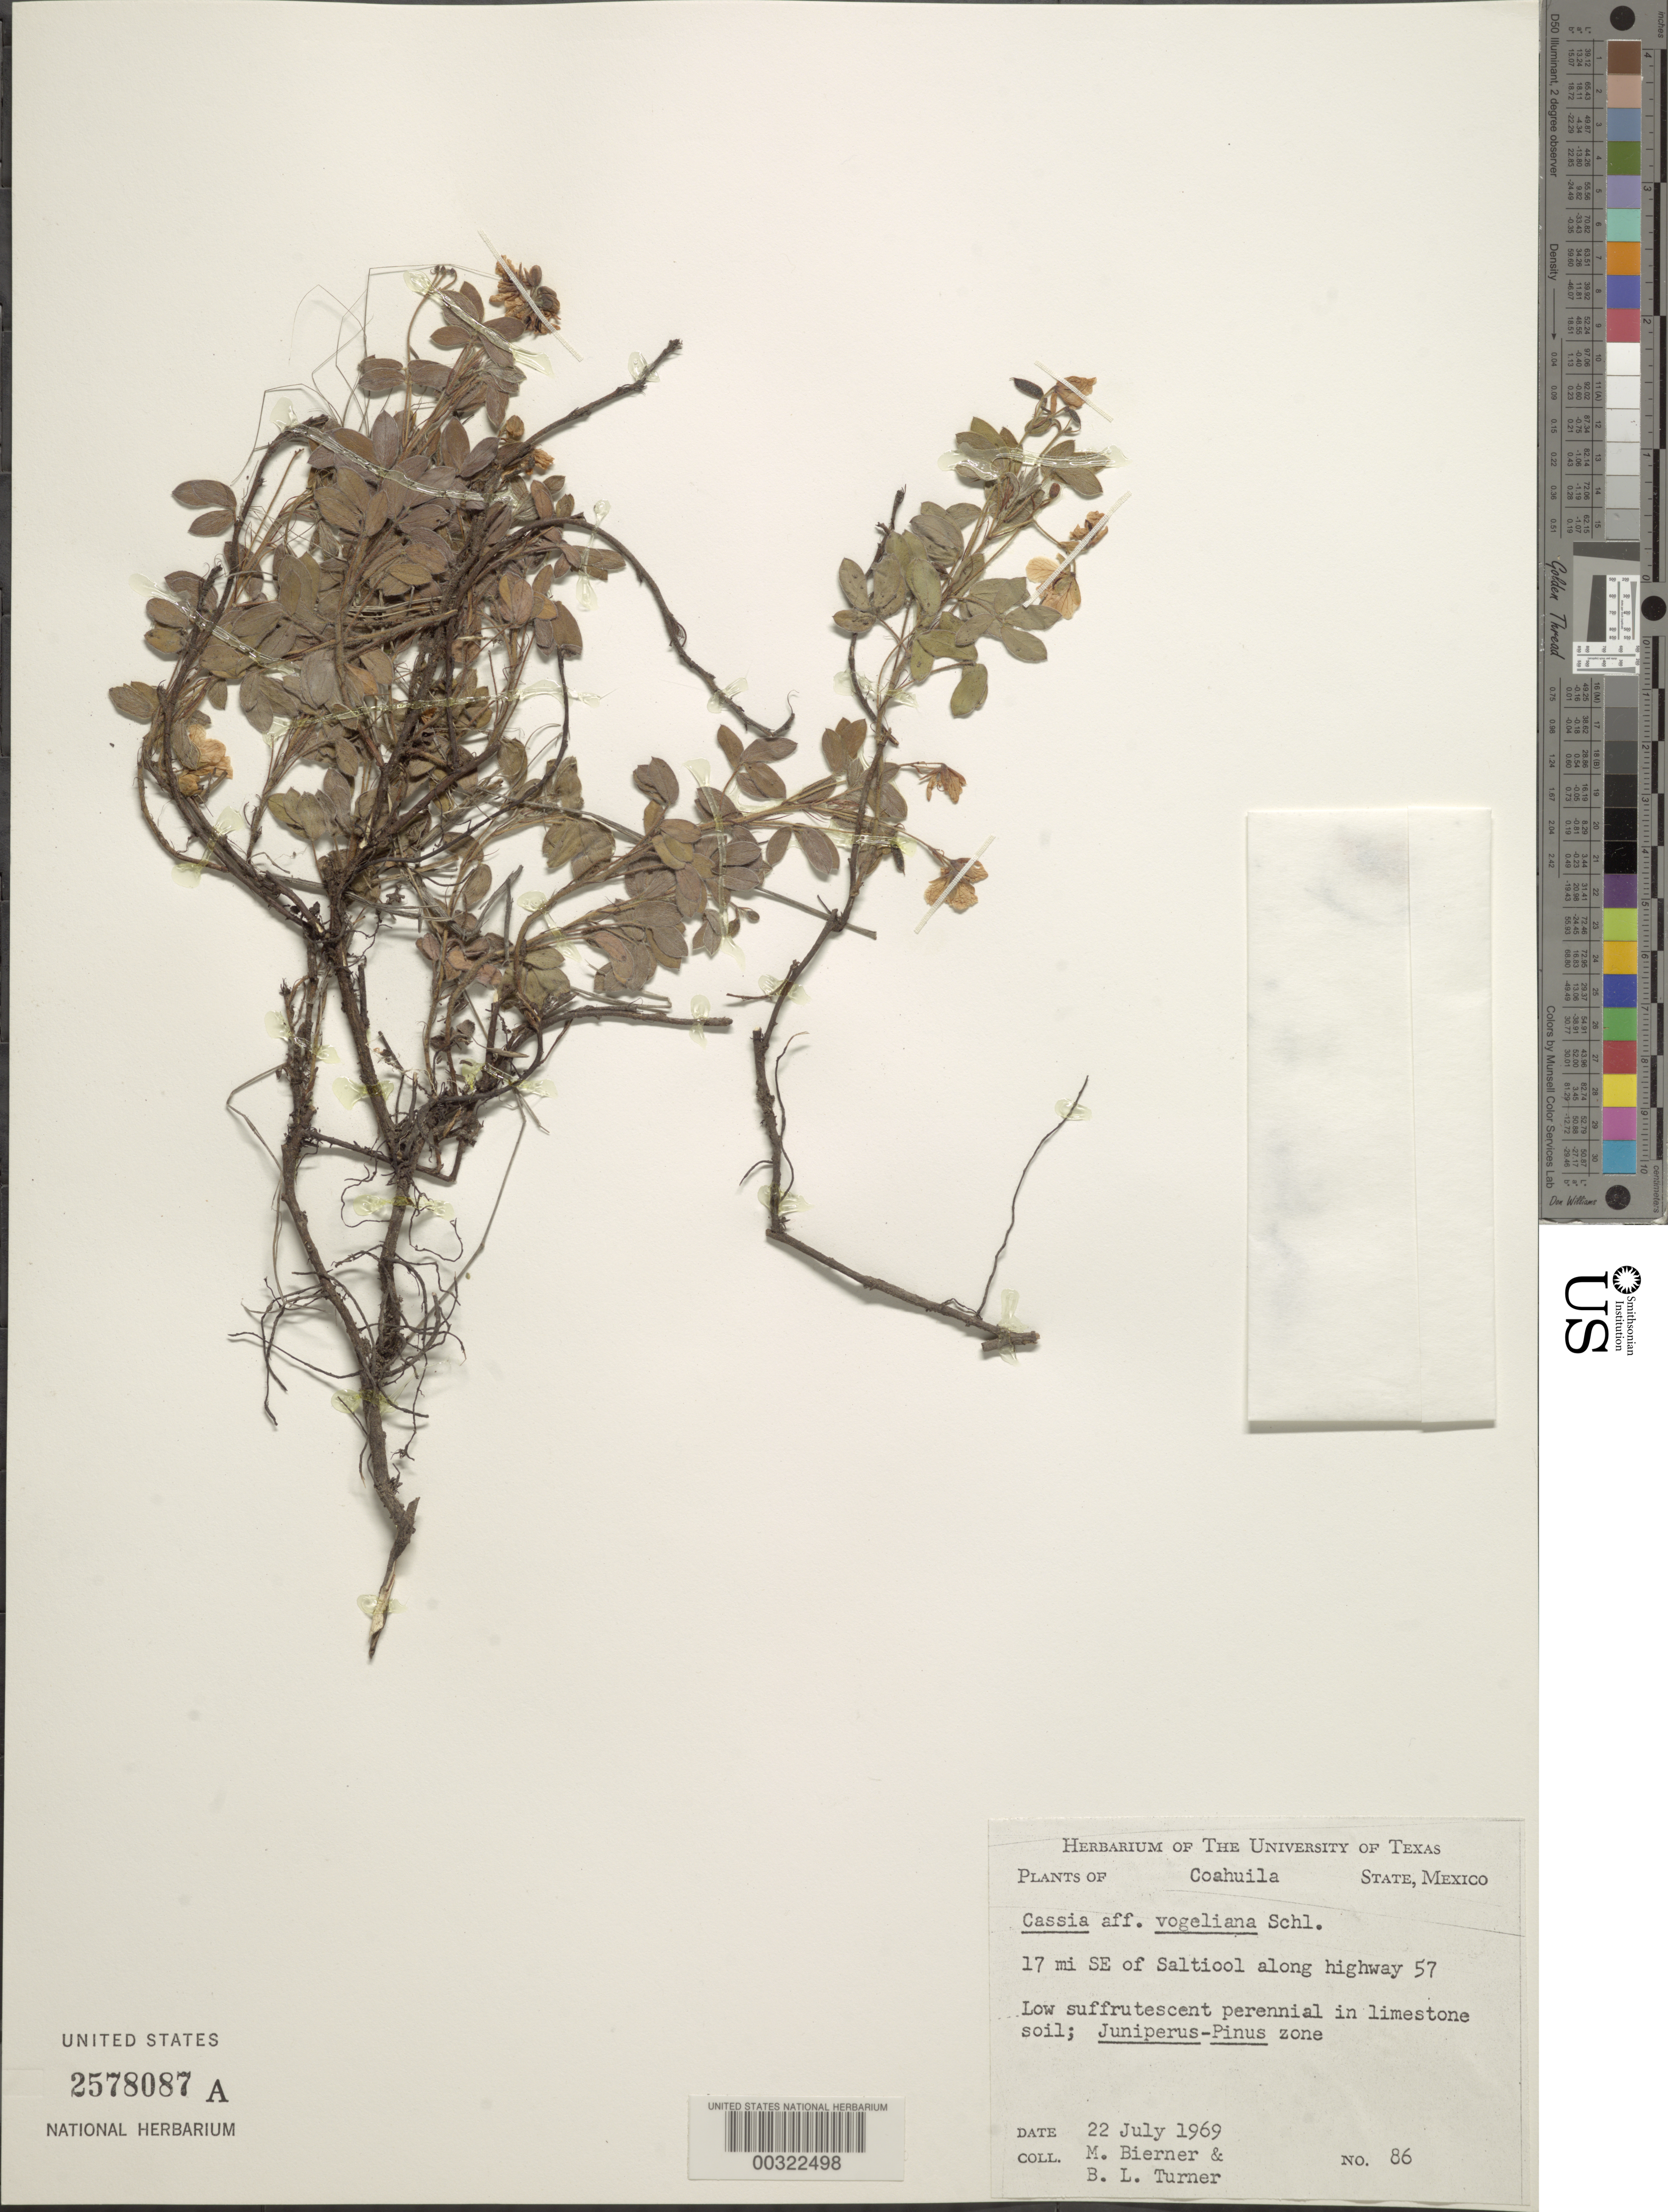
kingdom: Plantae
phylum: Tracheophyta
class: Magnoliopsida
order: Fabales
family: Fabaceae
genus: Senna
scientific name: Senna crotalarioides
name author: (Kunth) H.S. Irwin & Barneby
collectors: M. W. Bierner & B. L. Turner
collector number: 86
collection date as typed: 22 Jul 1969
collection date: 1969-07-22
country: Mexico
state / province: Coahuila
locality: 17 mi SE of Saltillo along highway 57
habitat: Limestone soil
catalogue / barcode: US 2578087A